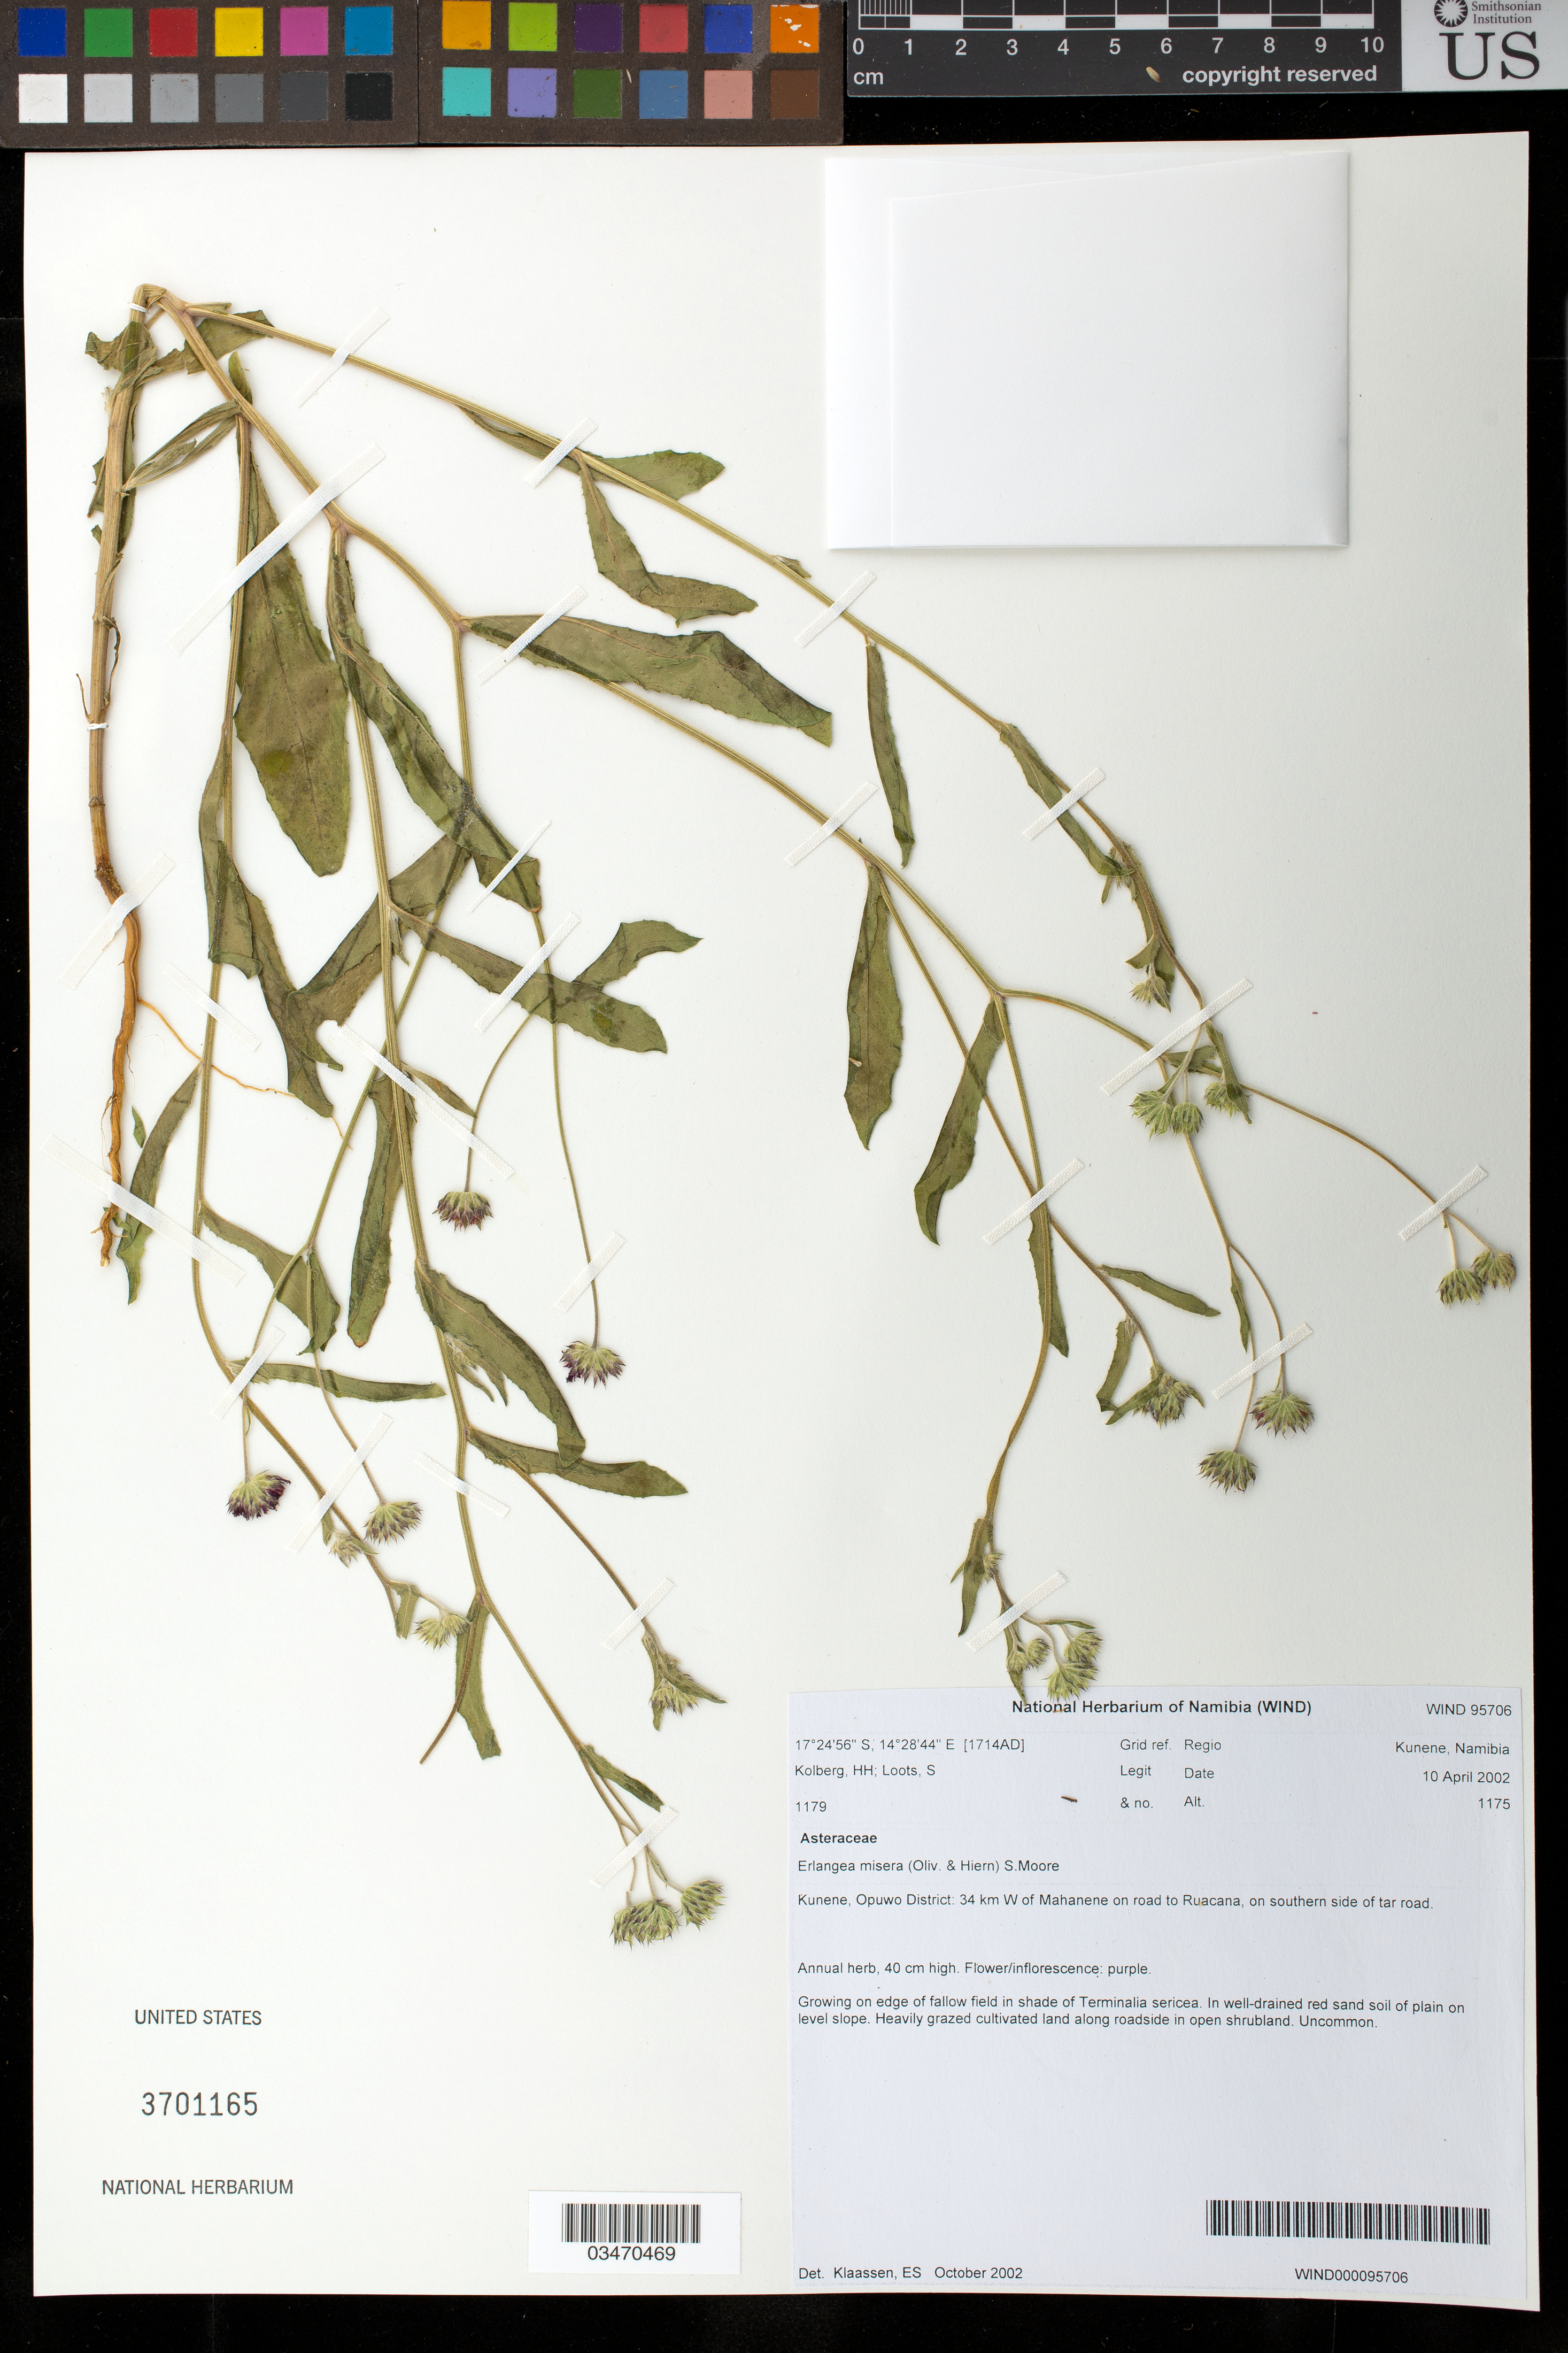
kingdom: Plantae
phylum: Tracheophyta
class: Magnoliopsida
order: Asterales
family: Asteraceae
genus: Erlangea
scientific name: Erlangea misera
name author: (Oliv. & Hiern) S. Moore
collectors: H. H. Kolberg & S. Loots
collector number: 1179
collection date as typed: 10 April 2002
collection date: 2002-04-10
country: Namibia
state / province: Kunene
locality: Opuwo District: 4 km W of Mahanene towards Ruacana, on southern side of tar road.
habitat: Growing on edge of fallow field in shade of Terminalia sericea. In well-drained rad sand soil of plain on level slope. Heavily grazed cultivated land along roadside in ope shrubland. Uncommon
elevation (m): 1175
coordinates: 17 24 56 S, 14 28 44 E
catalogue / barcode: US 3701165